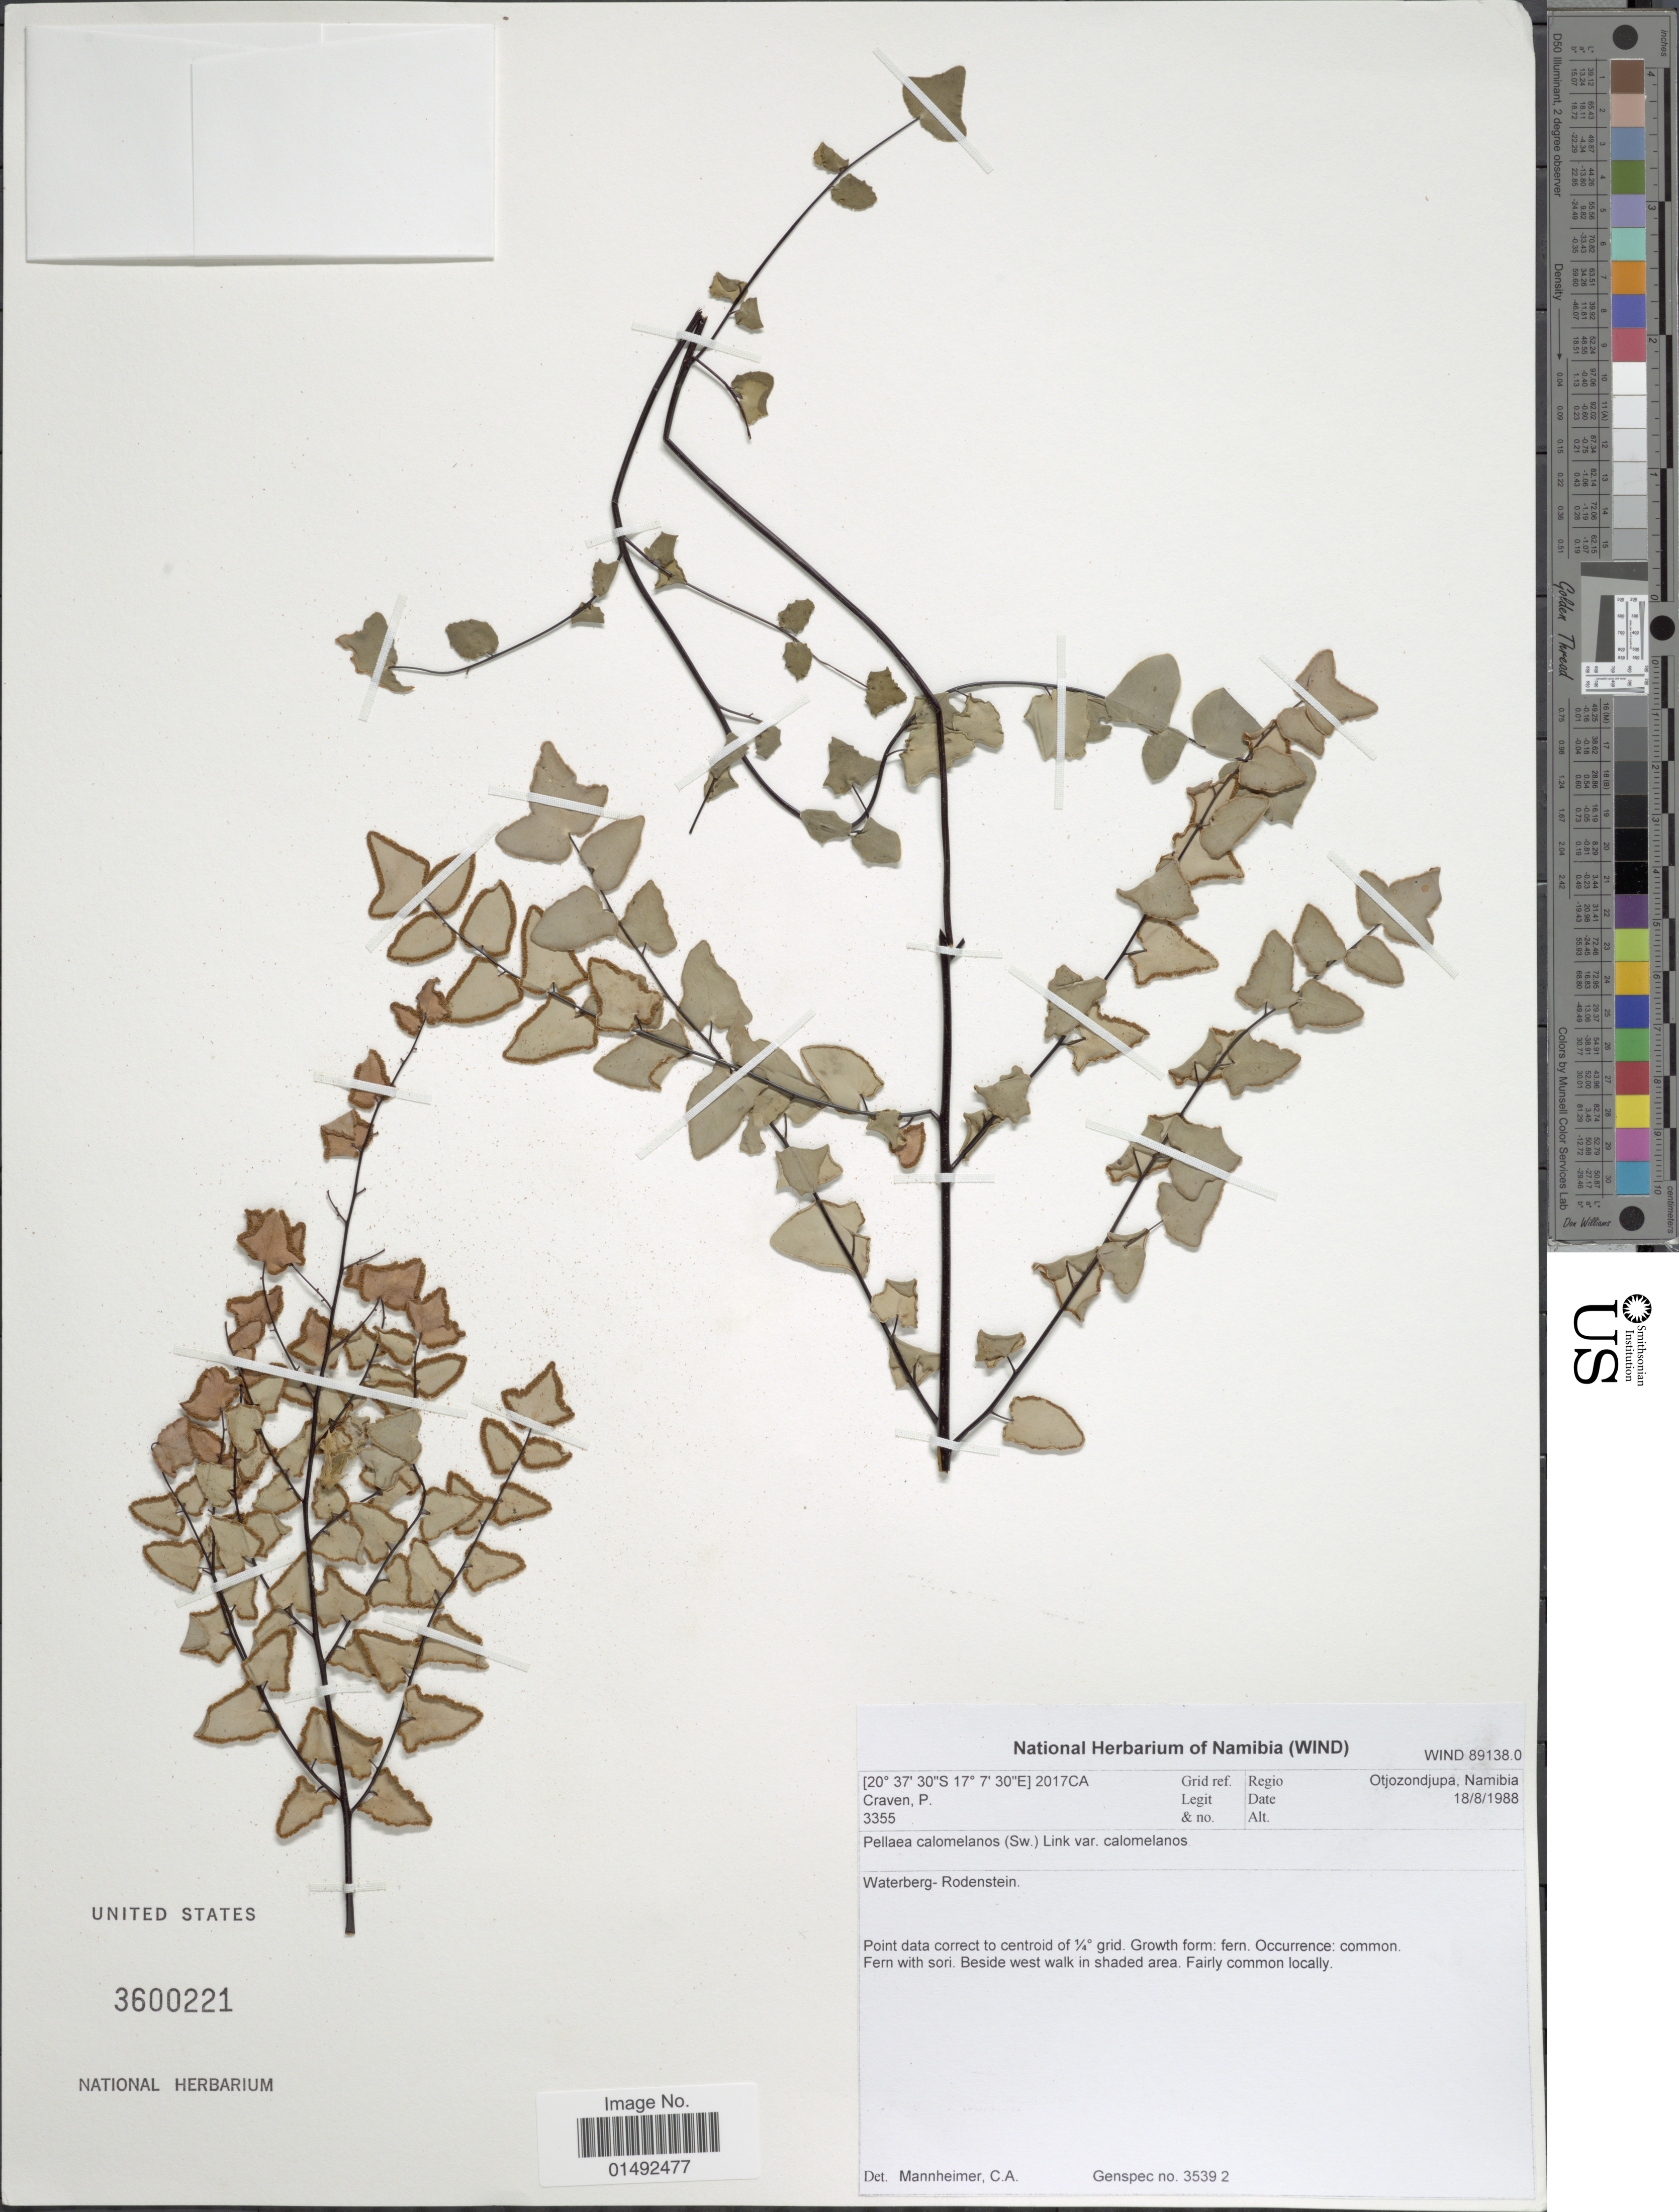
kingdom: Plantae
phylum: Tracheophyta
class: Polypodiopsida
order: Polypodiales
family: Pteridaceae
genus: Pellaea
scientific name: Pellaea calomelanos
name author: (Sw.) Link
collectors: P. Craven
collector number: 3355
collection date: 1988-08-18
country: Namibia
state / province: Otjozondjupa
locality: Waterberg-Rodenstein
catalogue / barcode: US 3600221